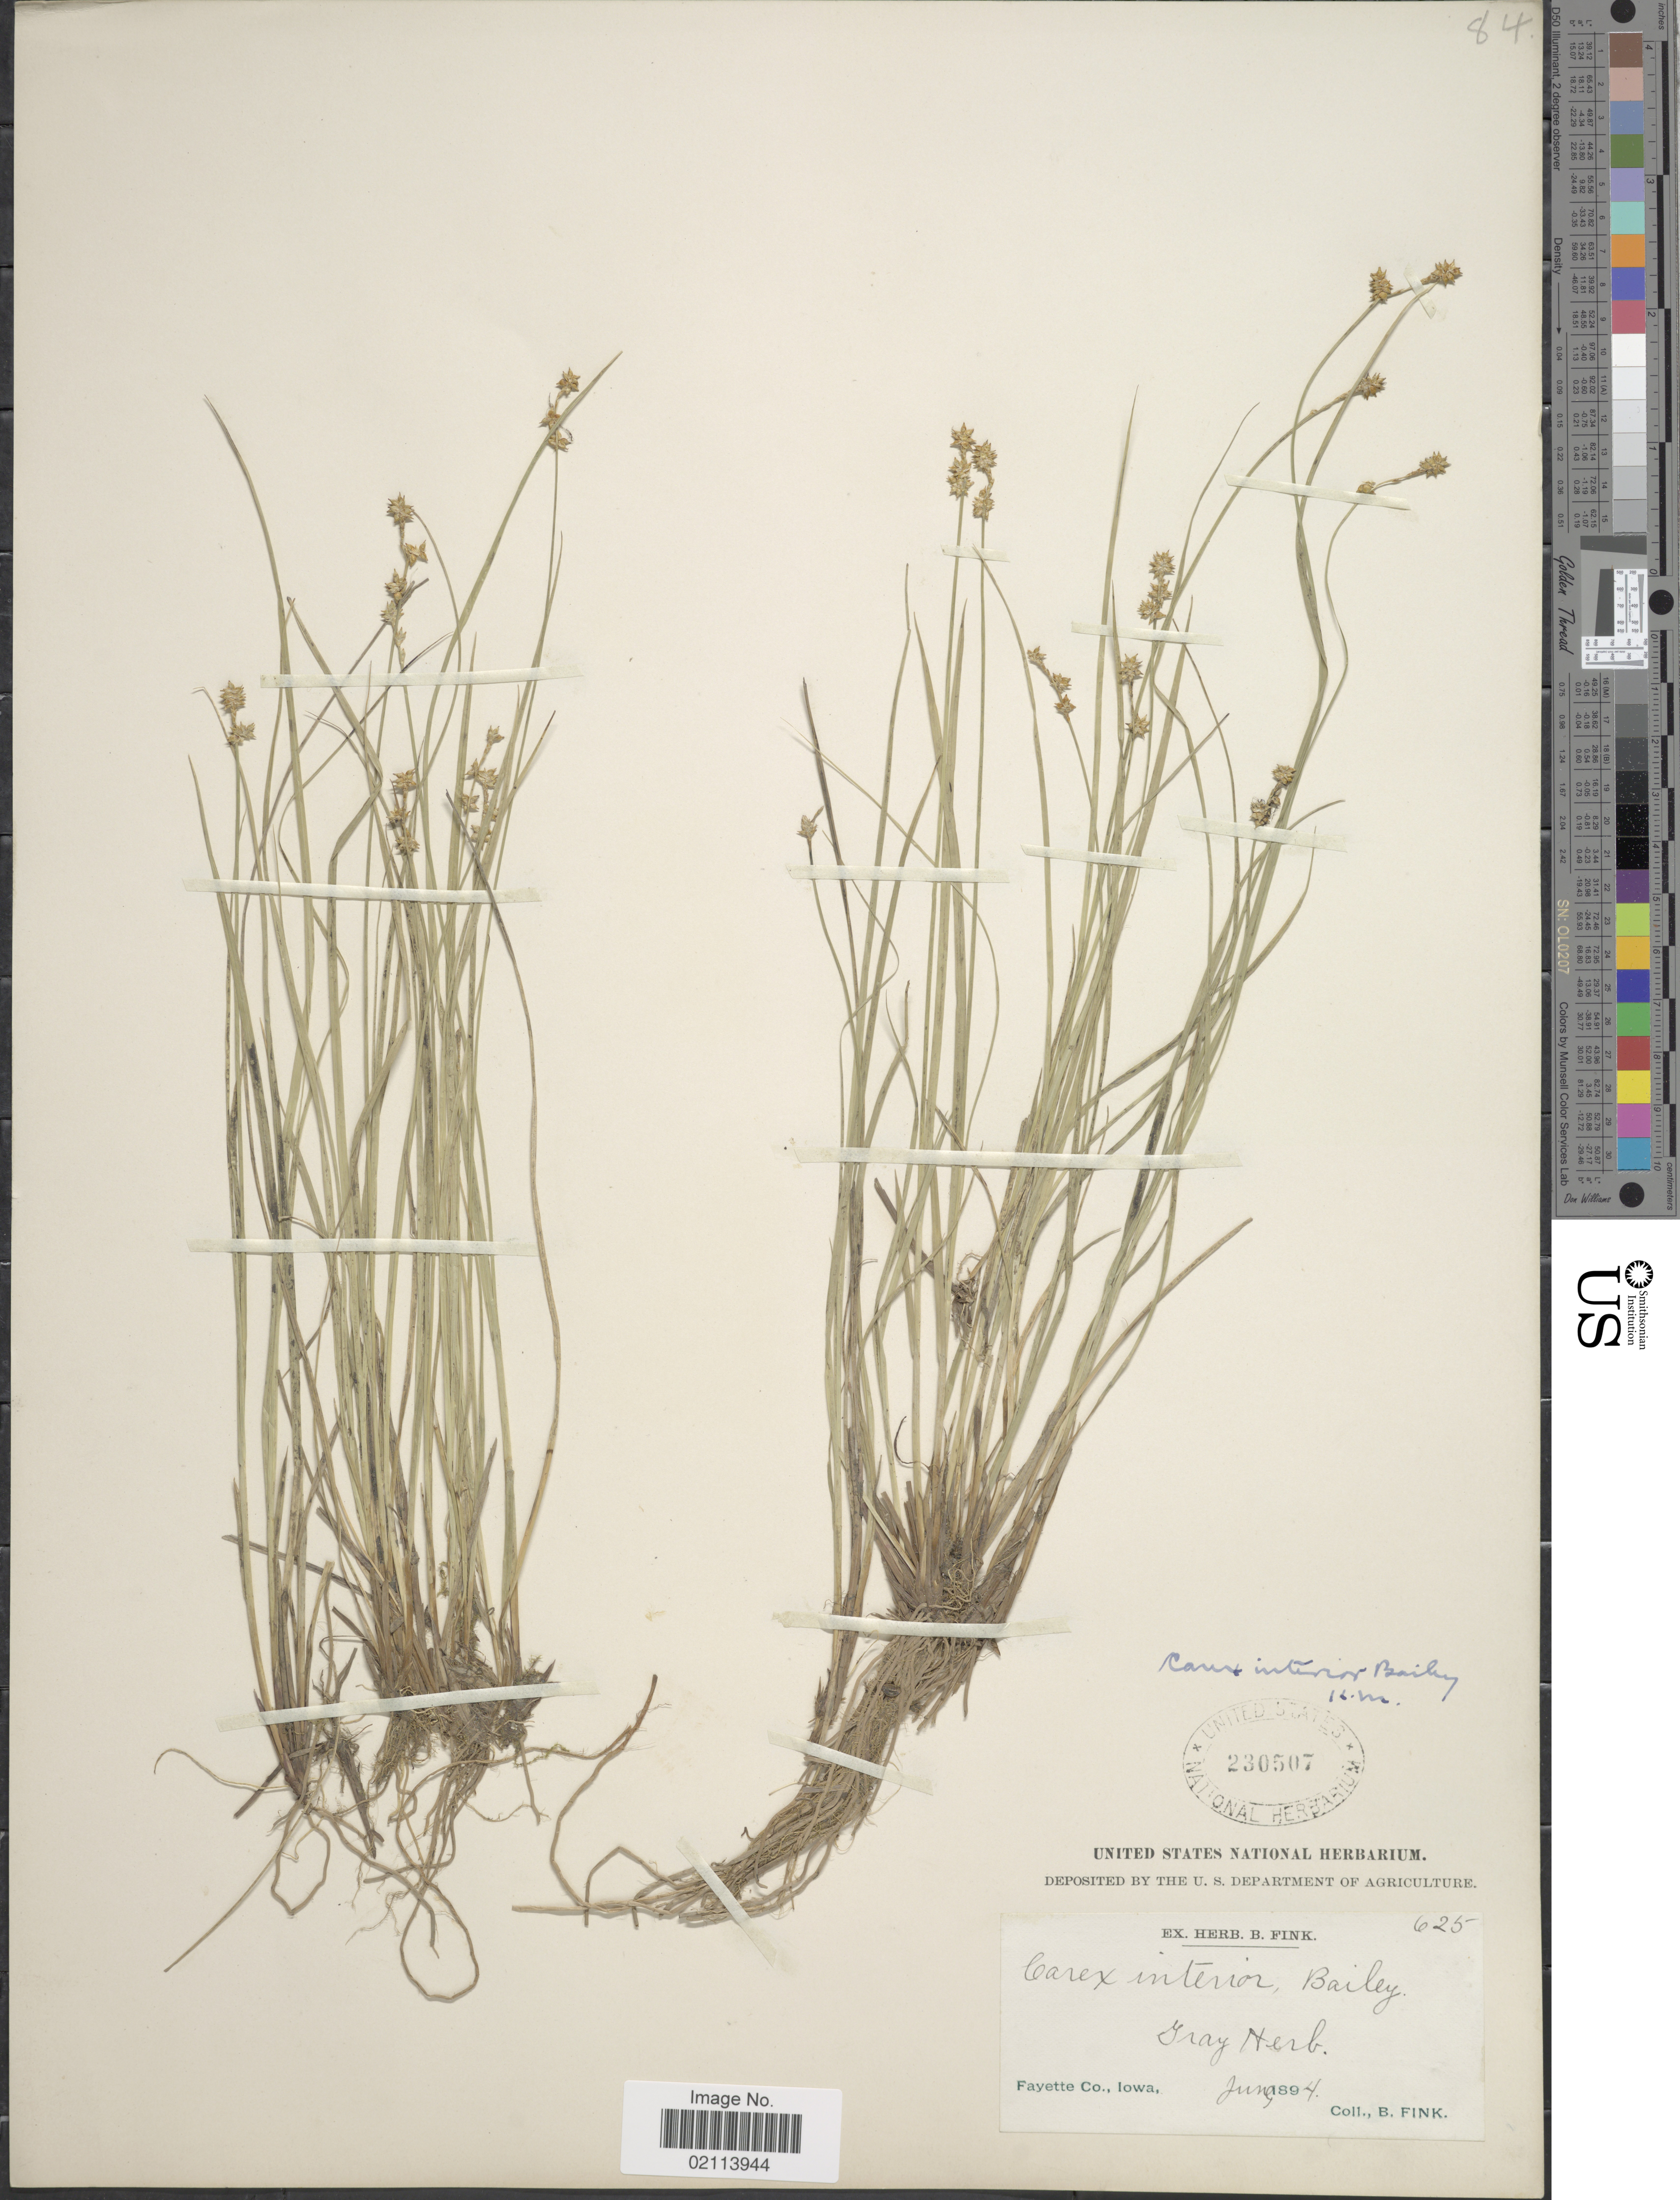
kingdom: Plantae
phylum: Tracheophyta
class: Liliopsida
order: Poales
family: Cyperaceae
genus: Carex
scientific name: Carex interior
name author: L.H. Bailey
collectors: B. Fink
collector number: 625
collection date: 1894-06-09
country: United States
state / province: Iowa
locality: Fayette Co.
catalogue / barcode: US 230507